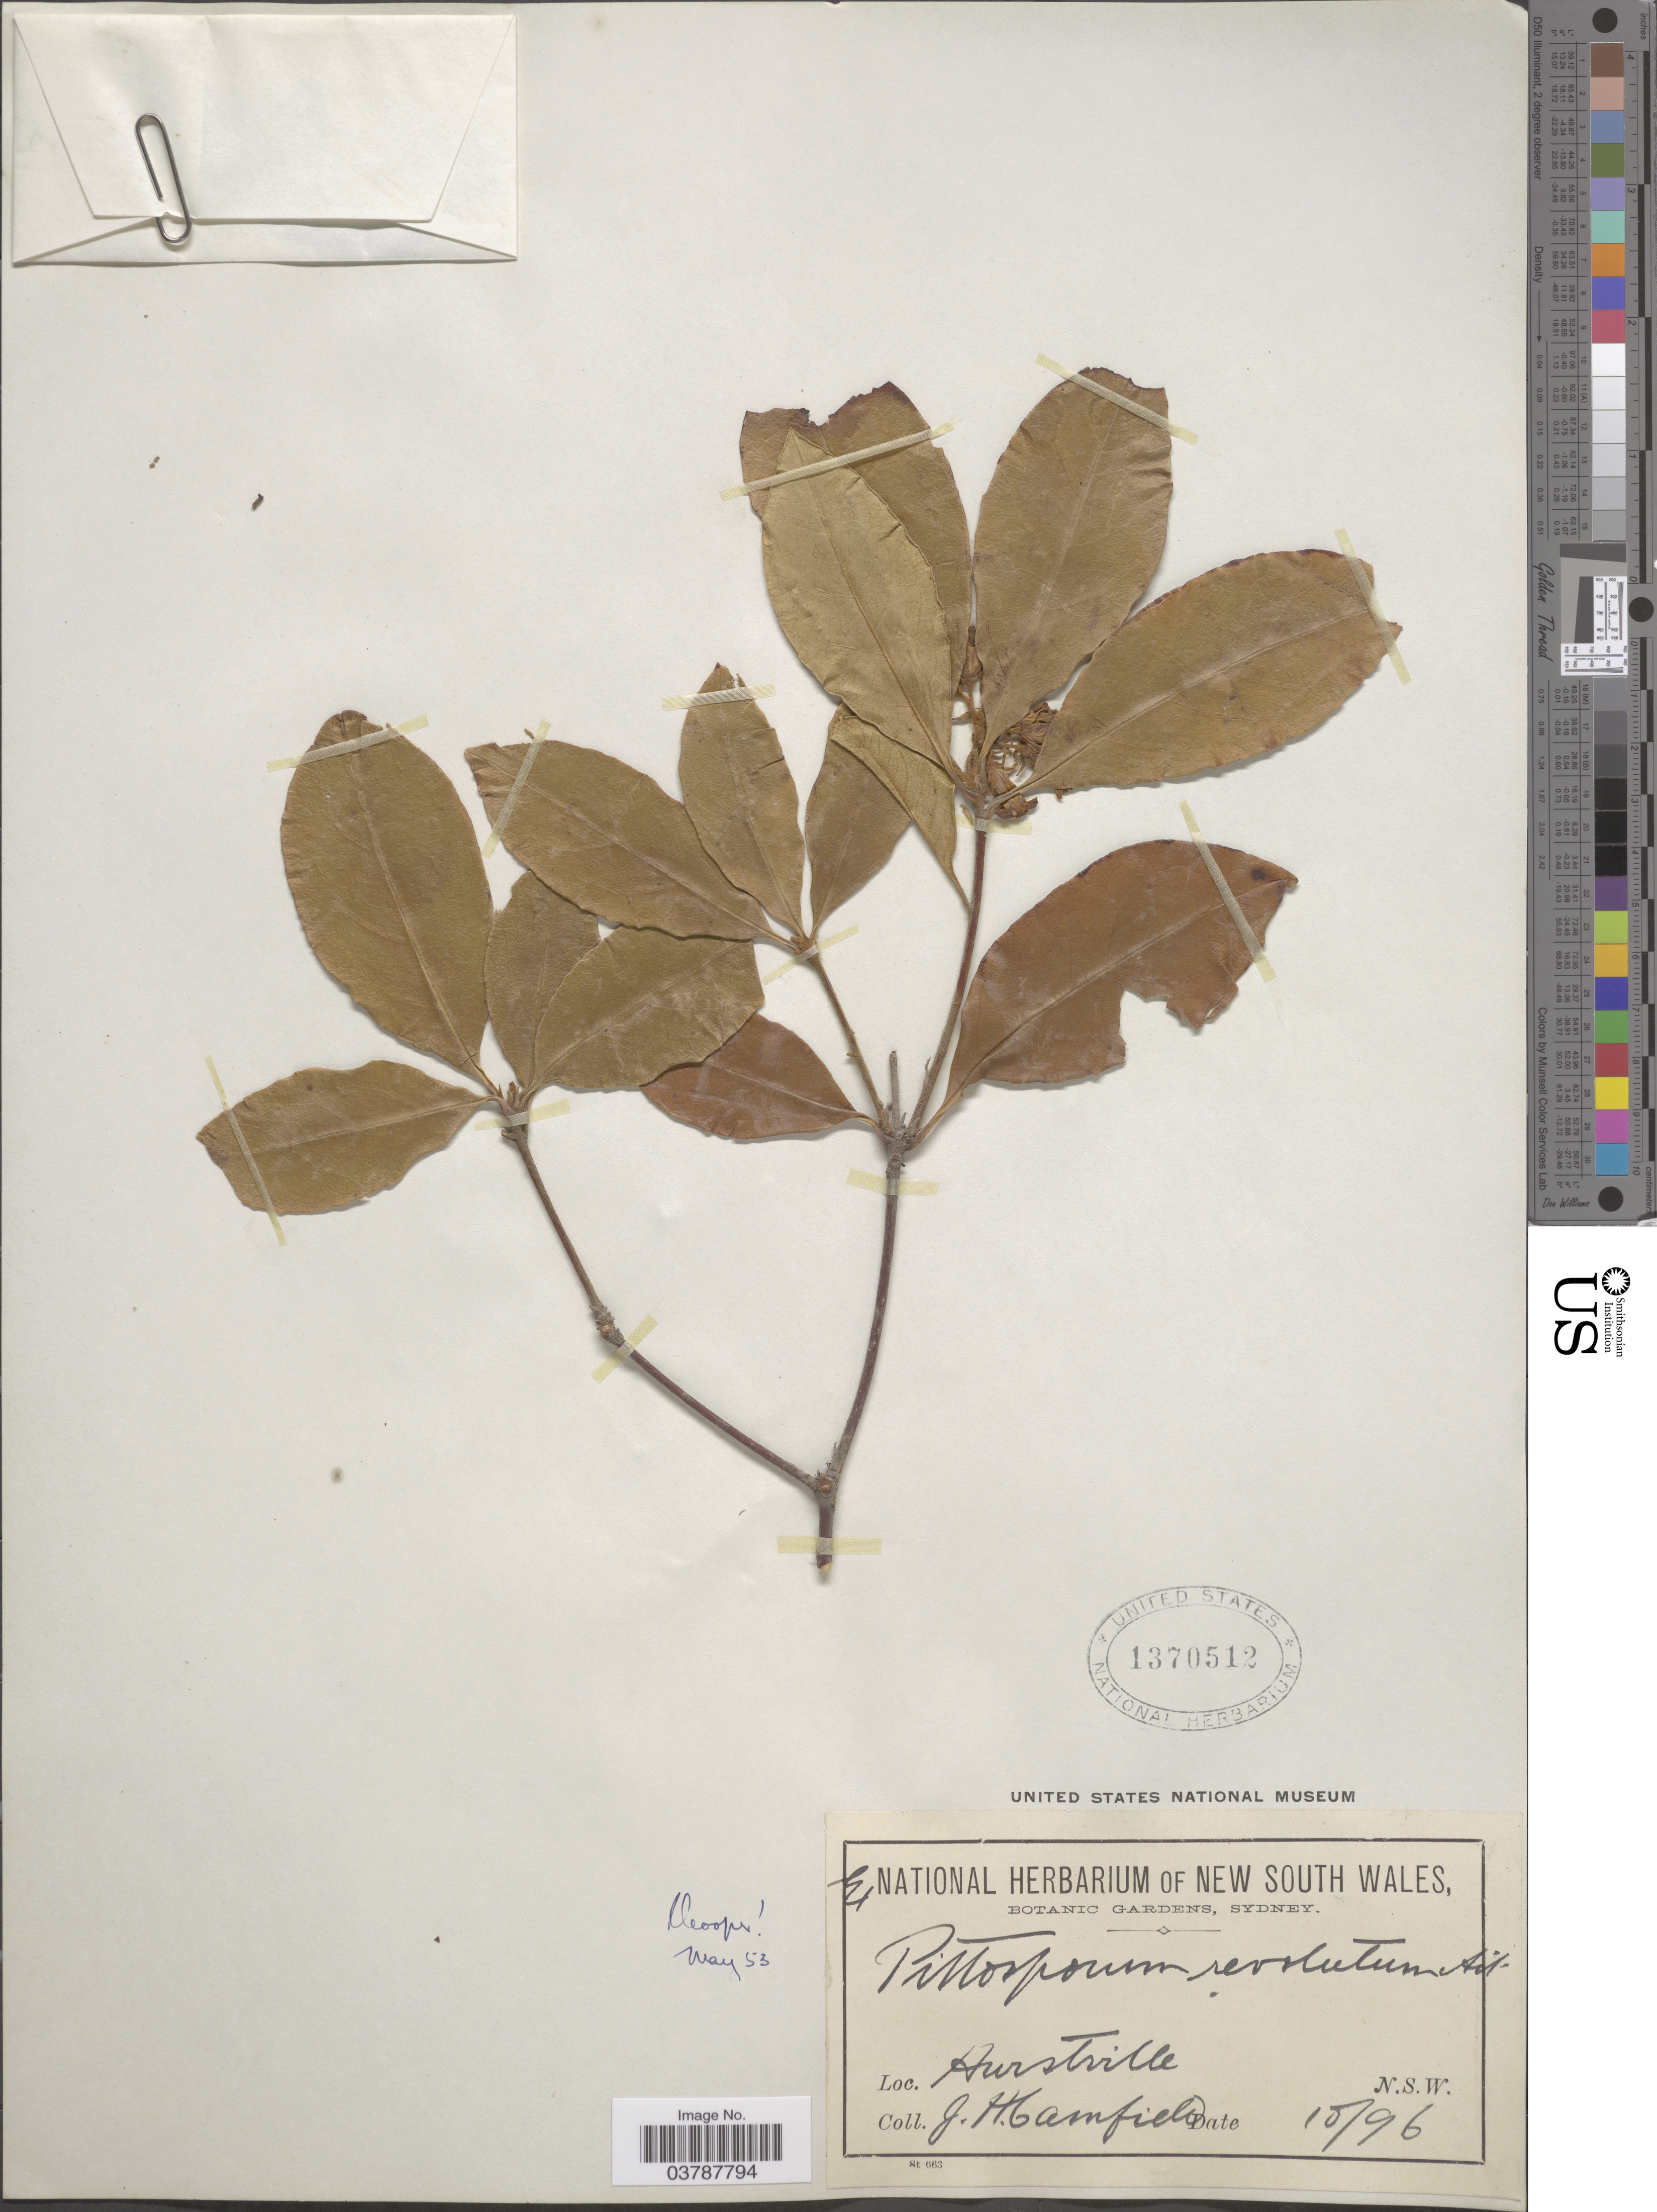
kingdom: Plantae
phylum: Tracheophyta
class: Magnoliopsida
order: Apiales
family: Pittosporaceae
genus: Pittosporum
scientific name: Pittosporum revolutum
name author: W.T. Aiton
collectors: J. Camfield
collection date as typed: Transcribed d/m/y: /10/96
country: Australia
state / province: New South Wales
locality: Hurstville. N.S.W.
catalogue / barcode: US 1370512